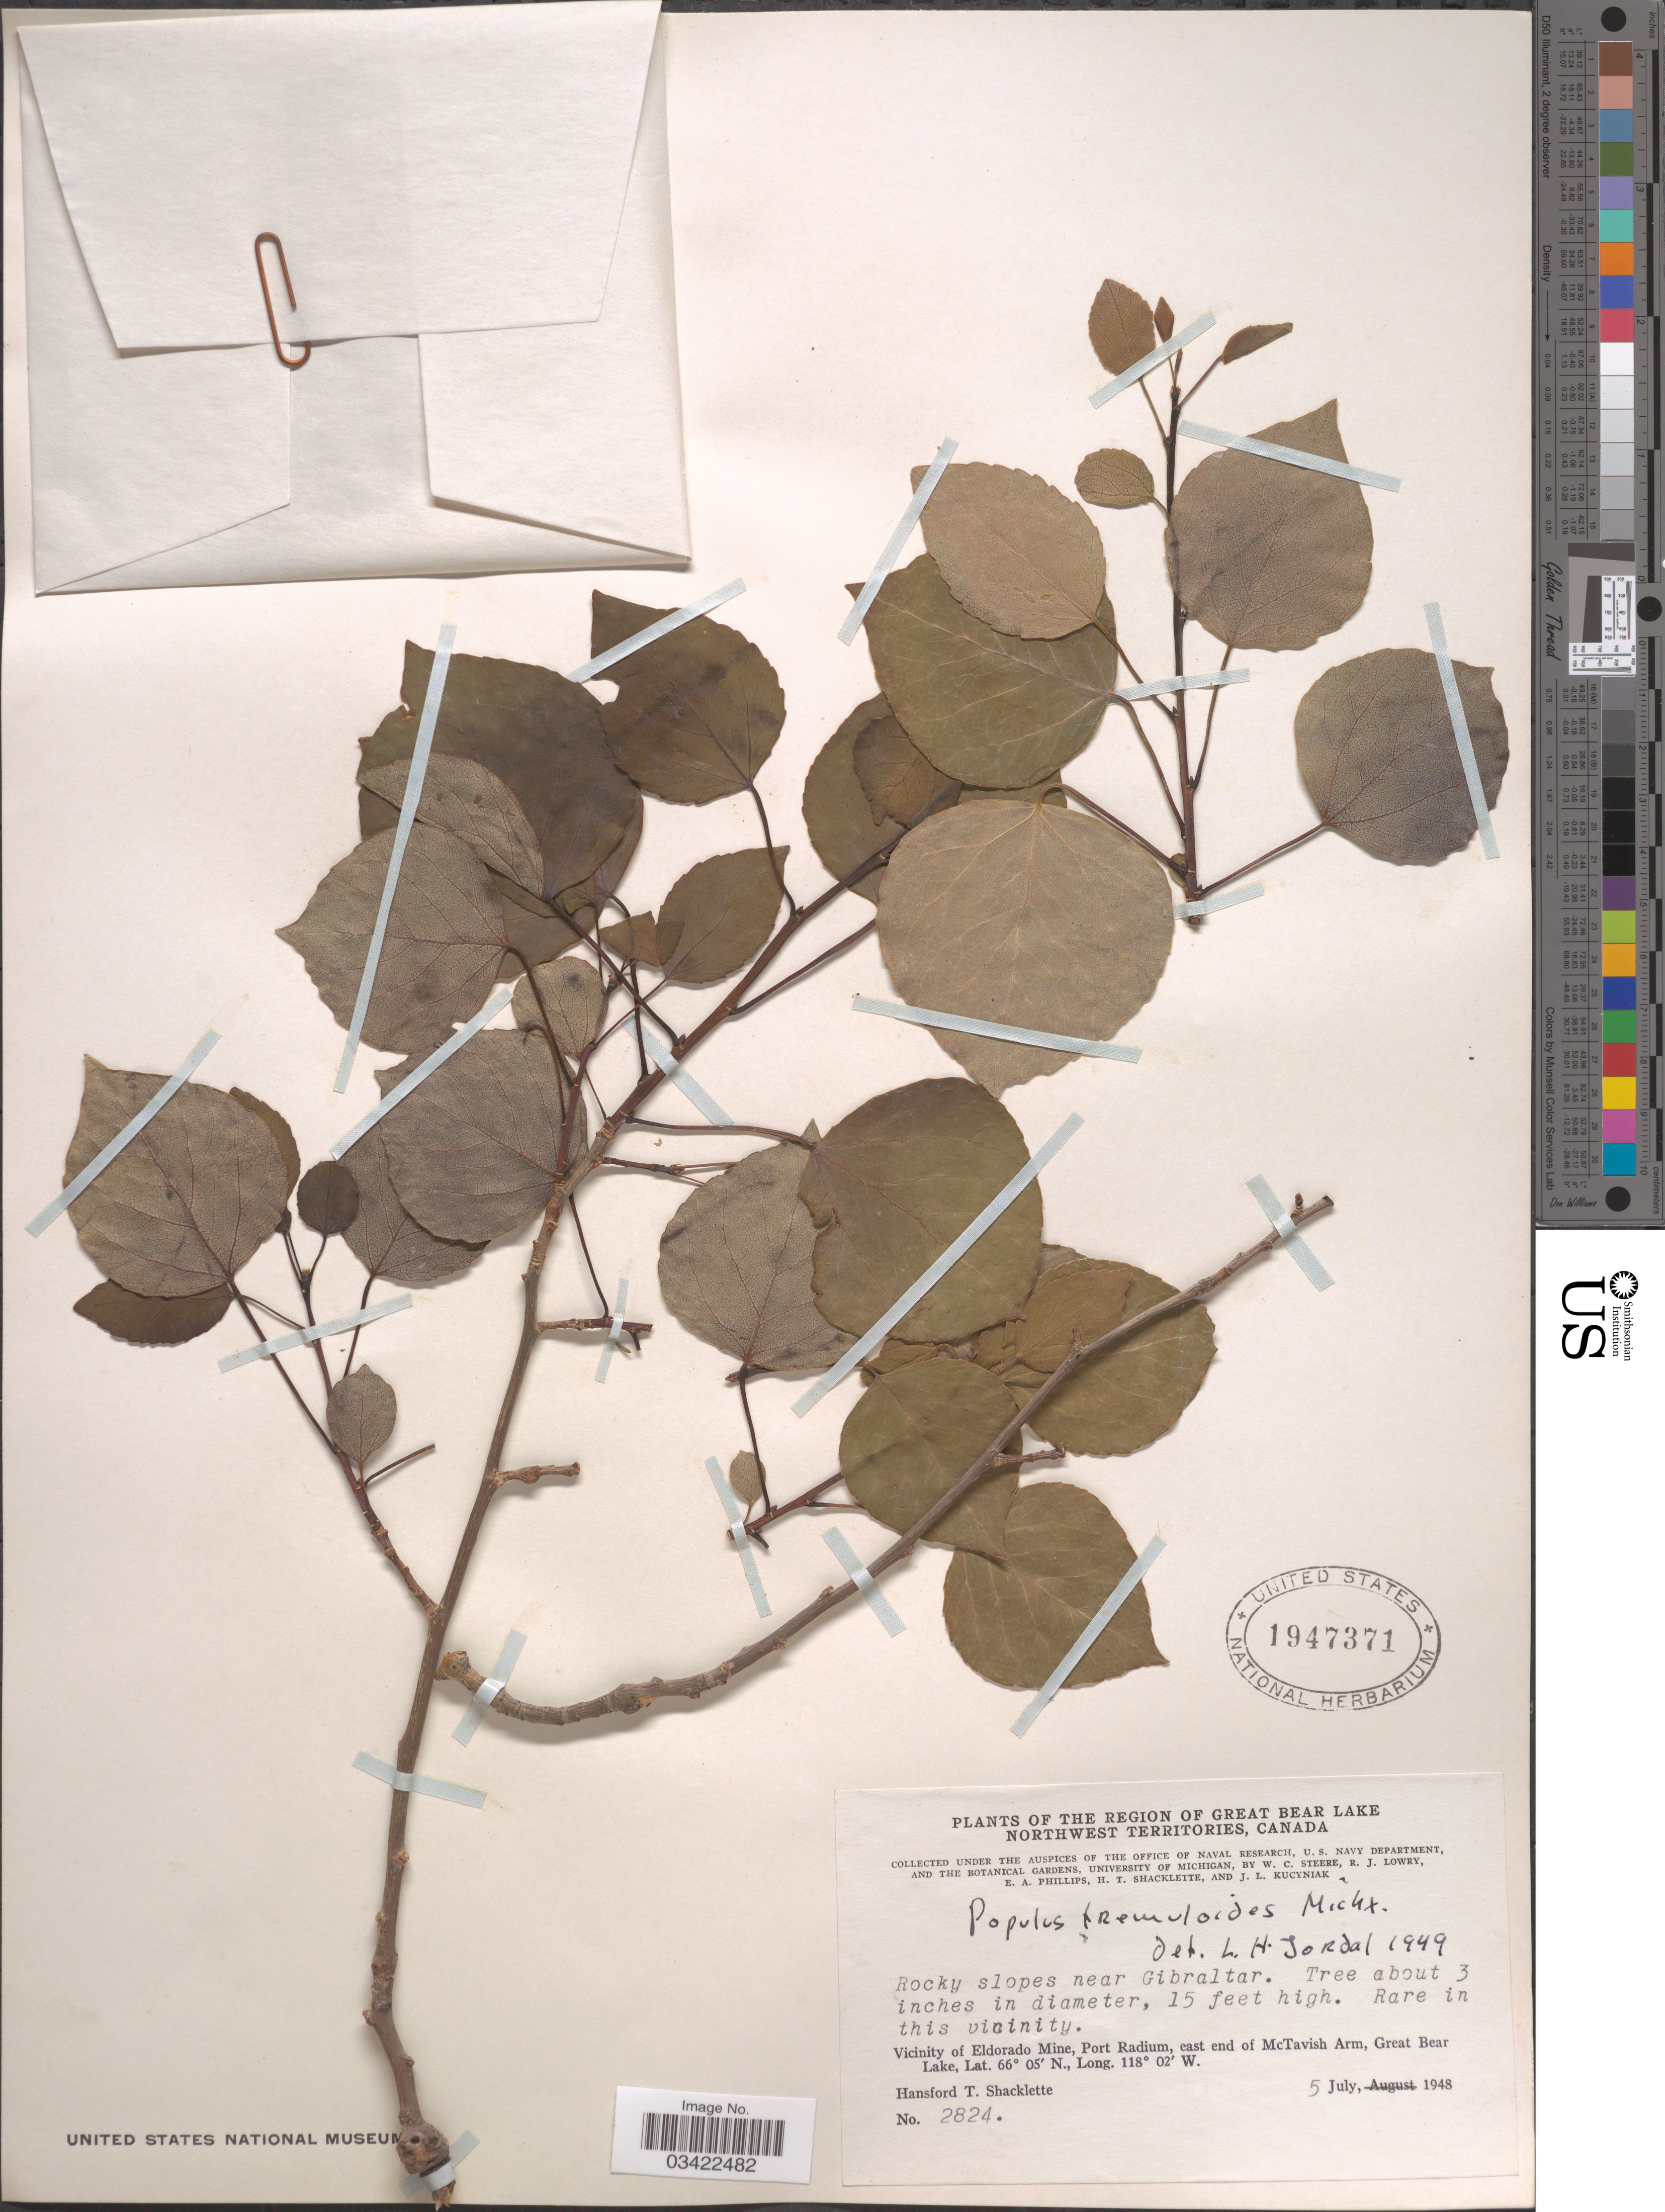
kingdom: Plantae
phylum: Tracheophyta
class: Magnoliopsida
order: Malpighiales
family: Salicaceae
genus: Populus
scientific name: Populus tremuloides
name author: Michx.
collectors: H. Shacklette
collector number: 2824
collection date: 1948-07-05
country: Canada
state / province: Northwest Territories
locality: The Region of Great Bear Lake. Rocky slopes near Gibraltar. Vicinity of Eldorado Mine, Port Radium, east end of McTavish Arm, Great Bear Lake.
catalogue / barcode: US 1947371